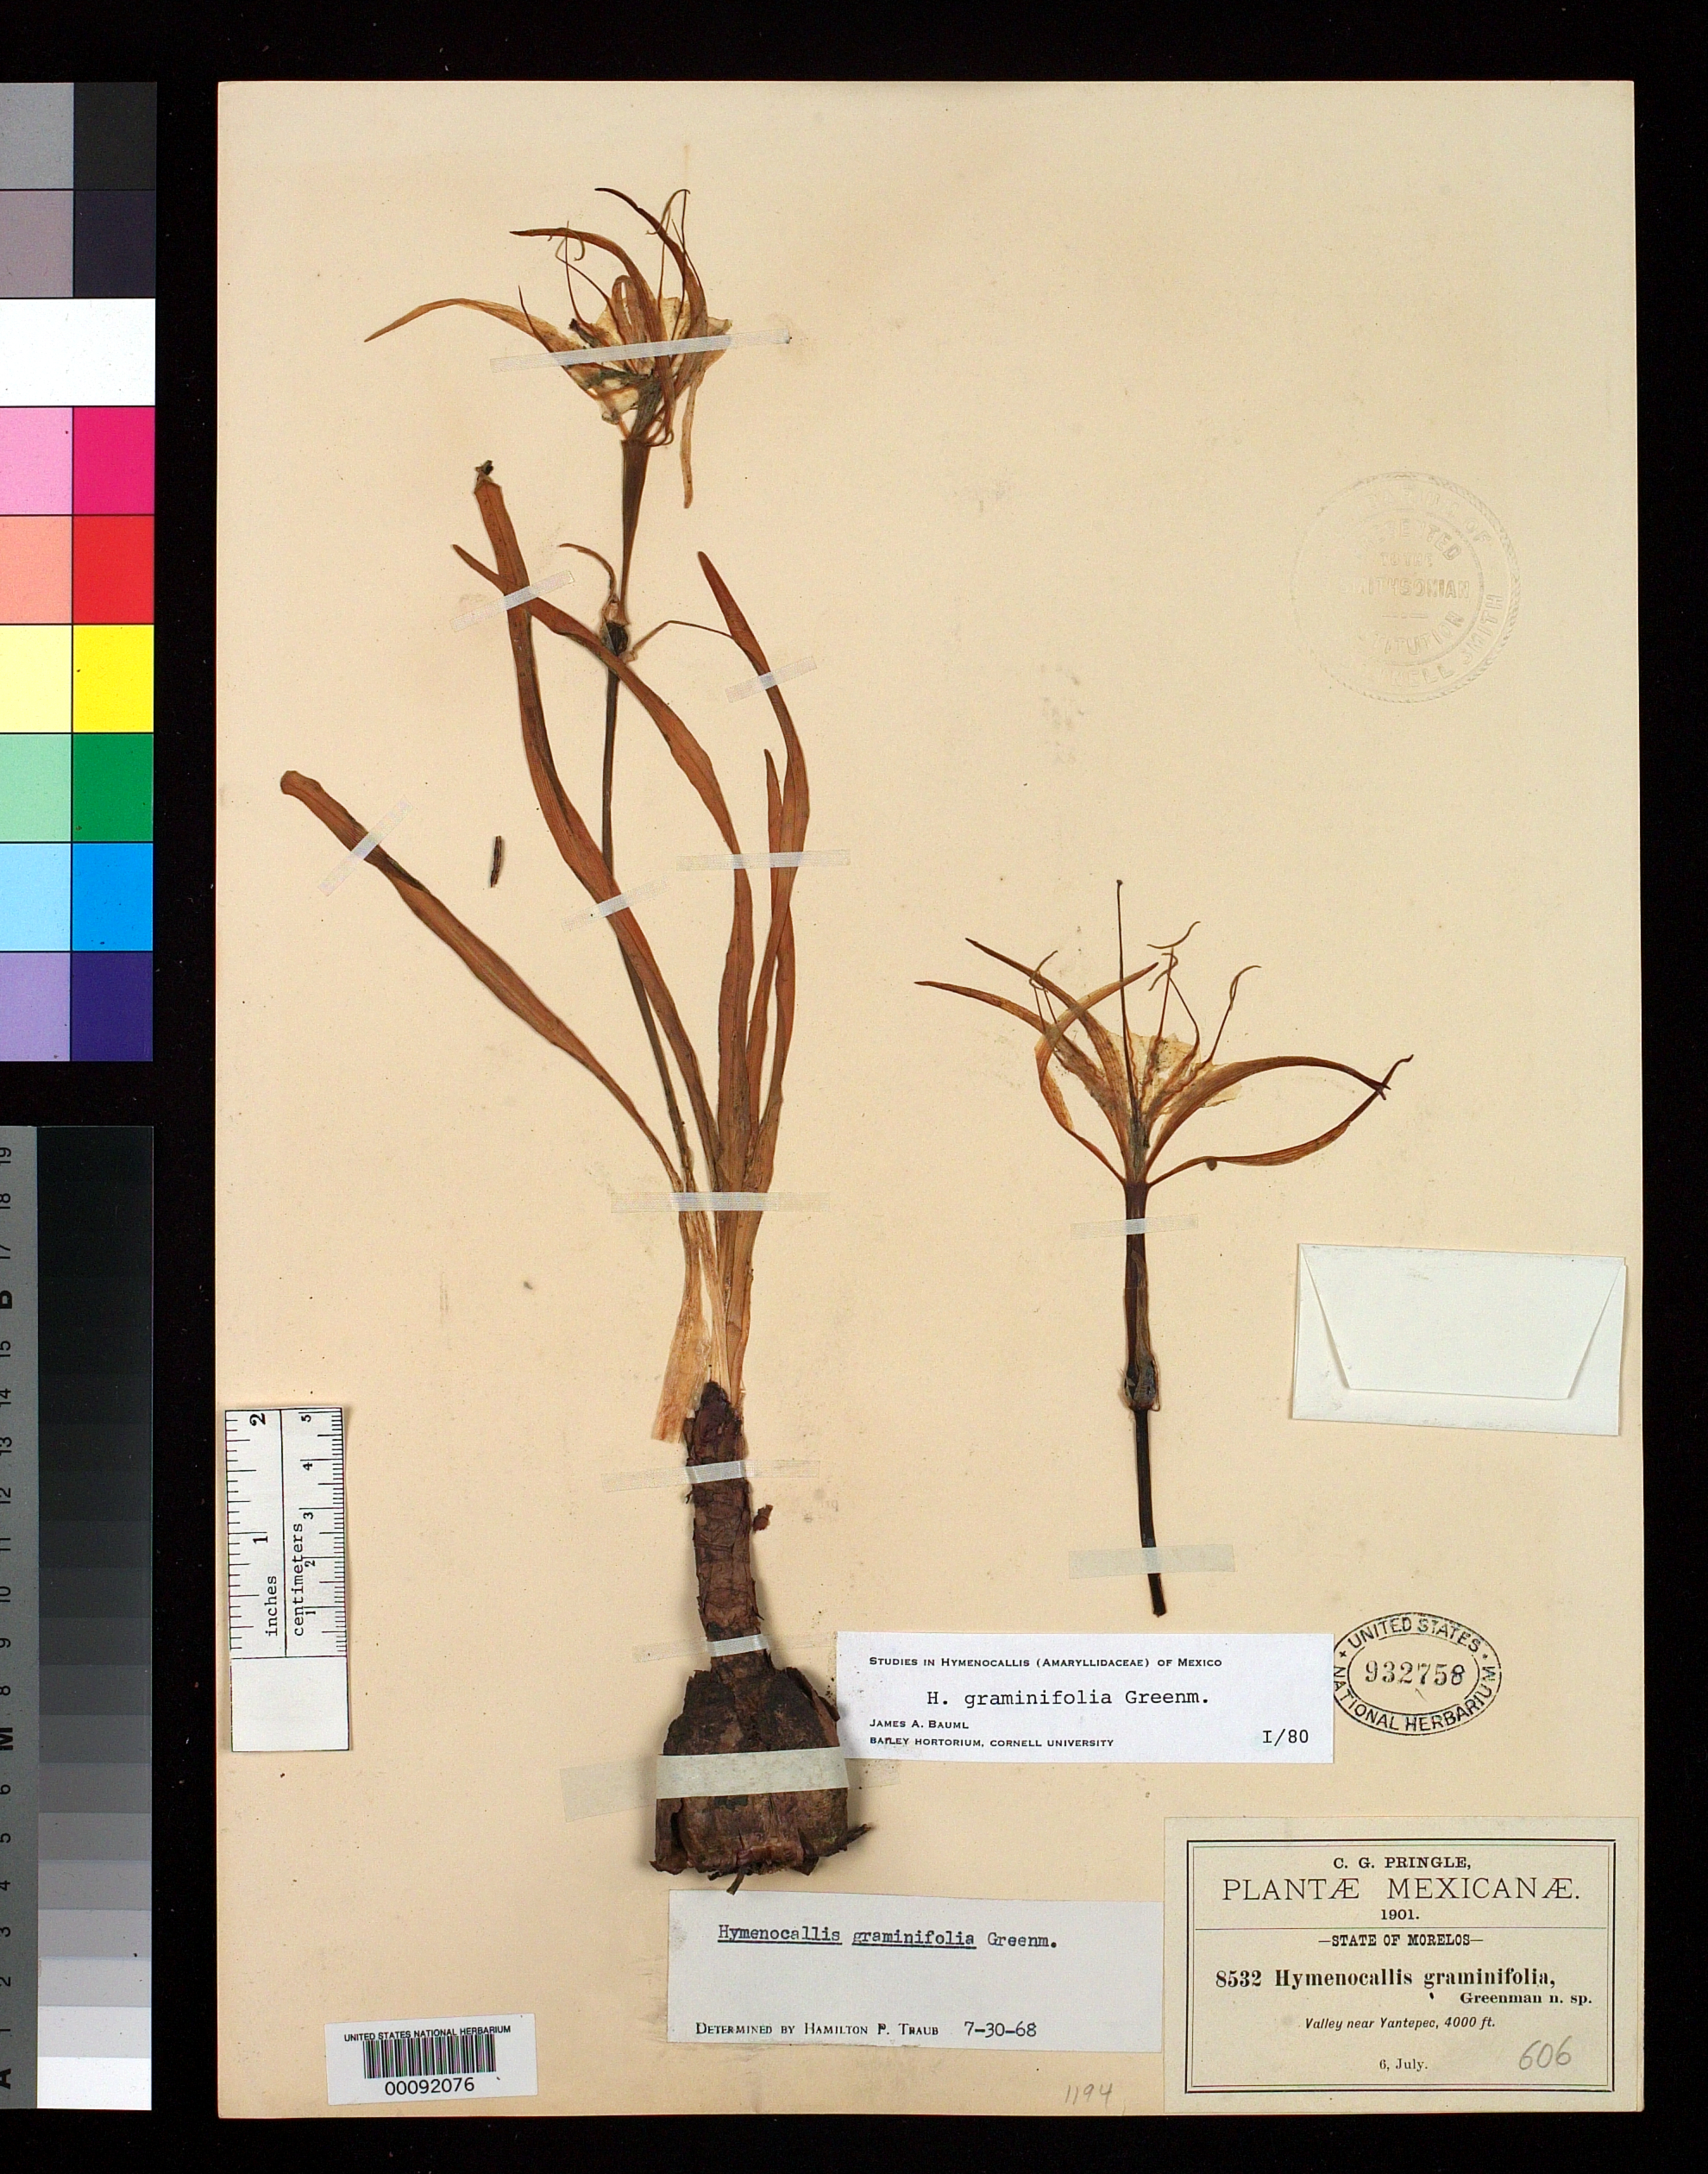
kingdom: Plantae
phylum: Tracheophyta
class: Liliopsida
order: Asparagales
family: Amaryllidaceae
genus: Hymenocallis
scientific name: Hymenocallis graminifolia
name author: Greenm.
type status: Isotype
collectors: C. G. Pringle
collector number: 8532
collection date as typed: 06 Jul 1901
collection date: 1901-07-06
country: Mexico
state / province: Morelos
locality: Near Yautepec.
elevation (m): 1230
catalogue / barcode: US 932758